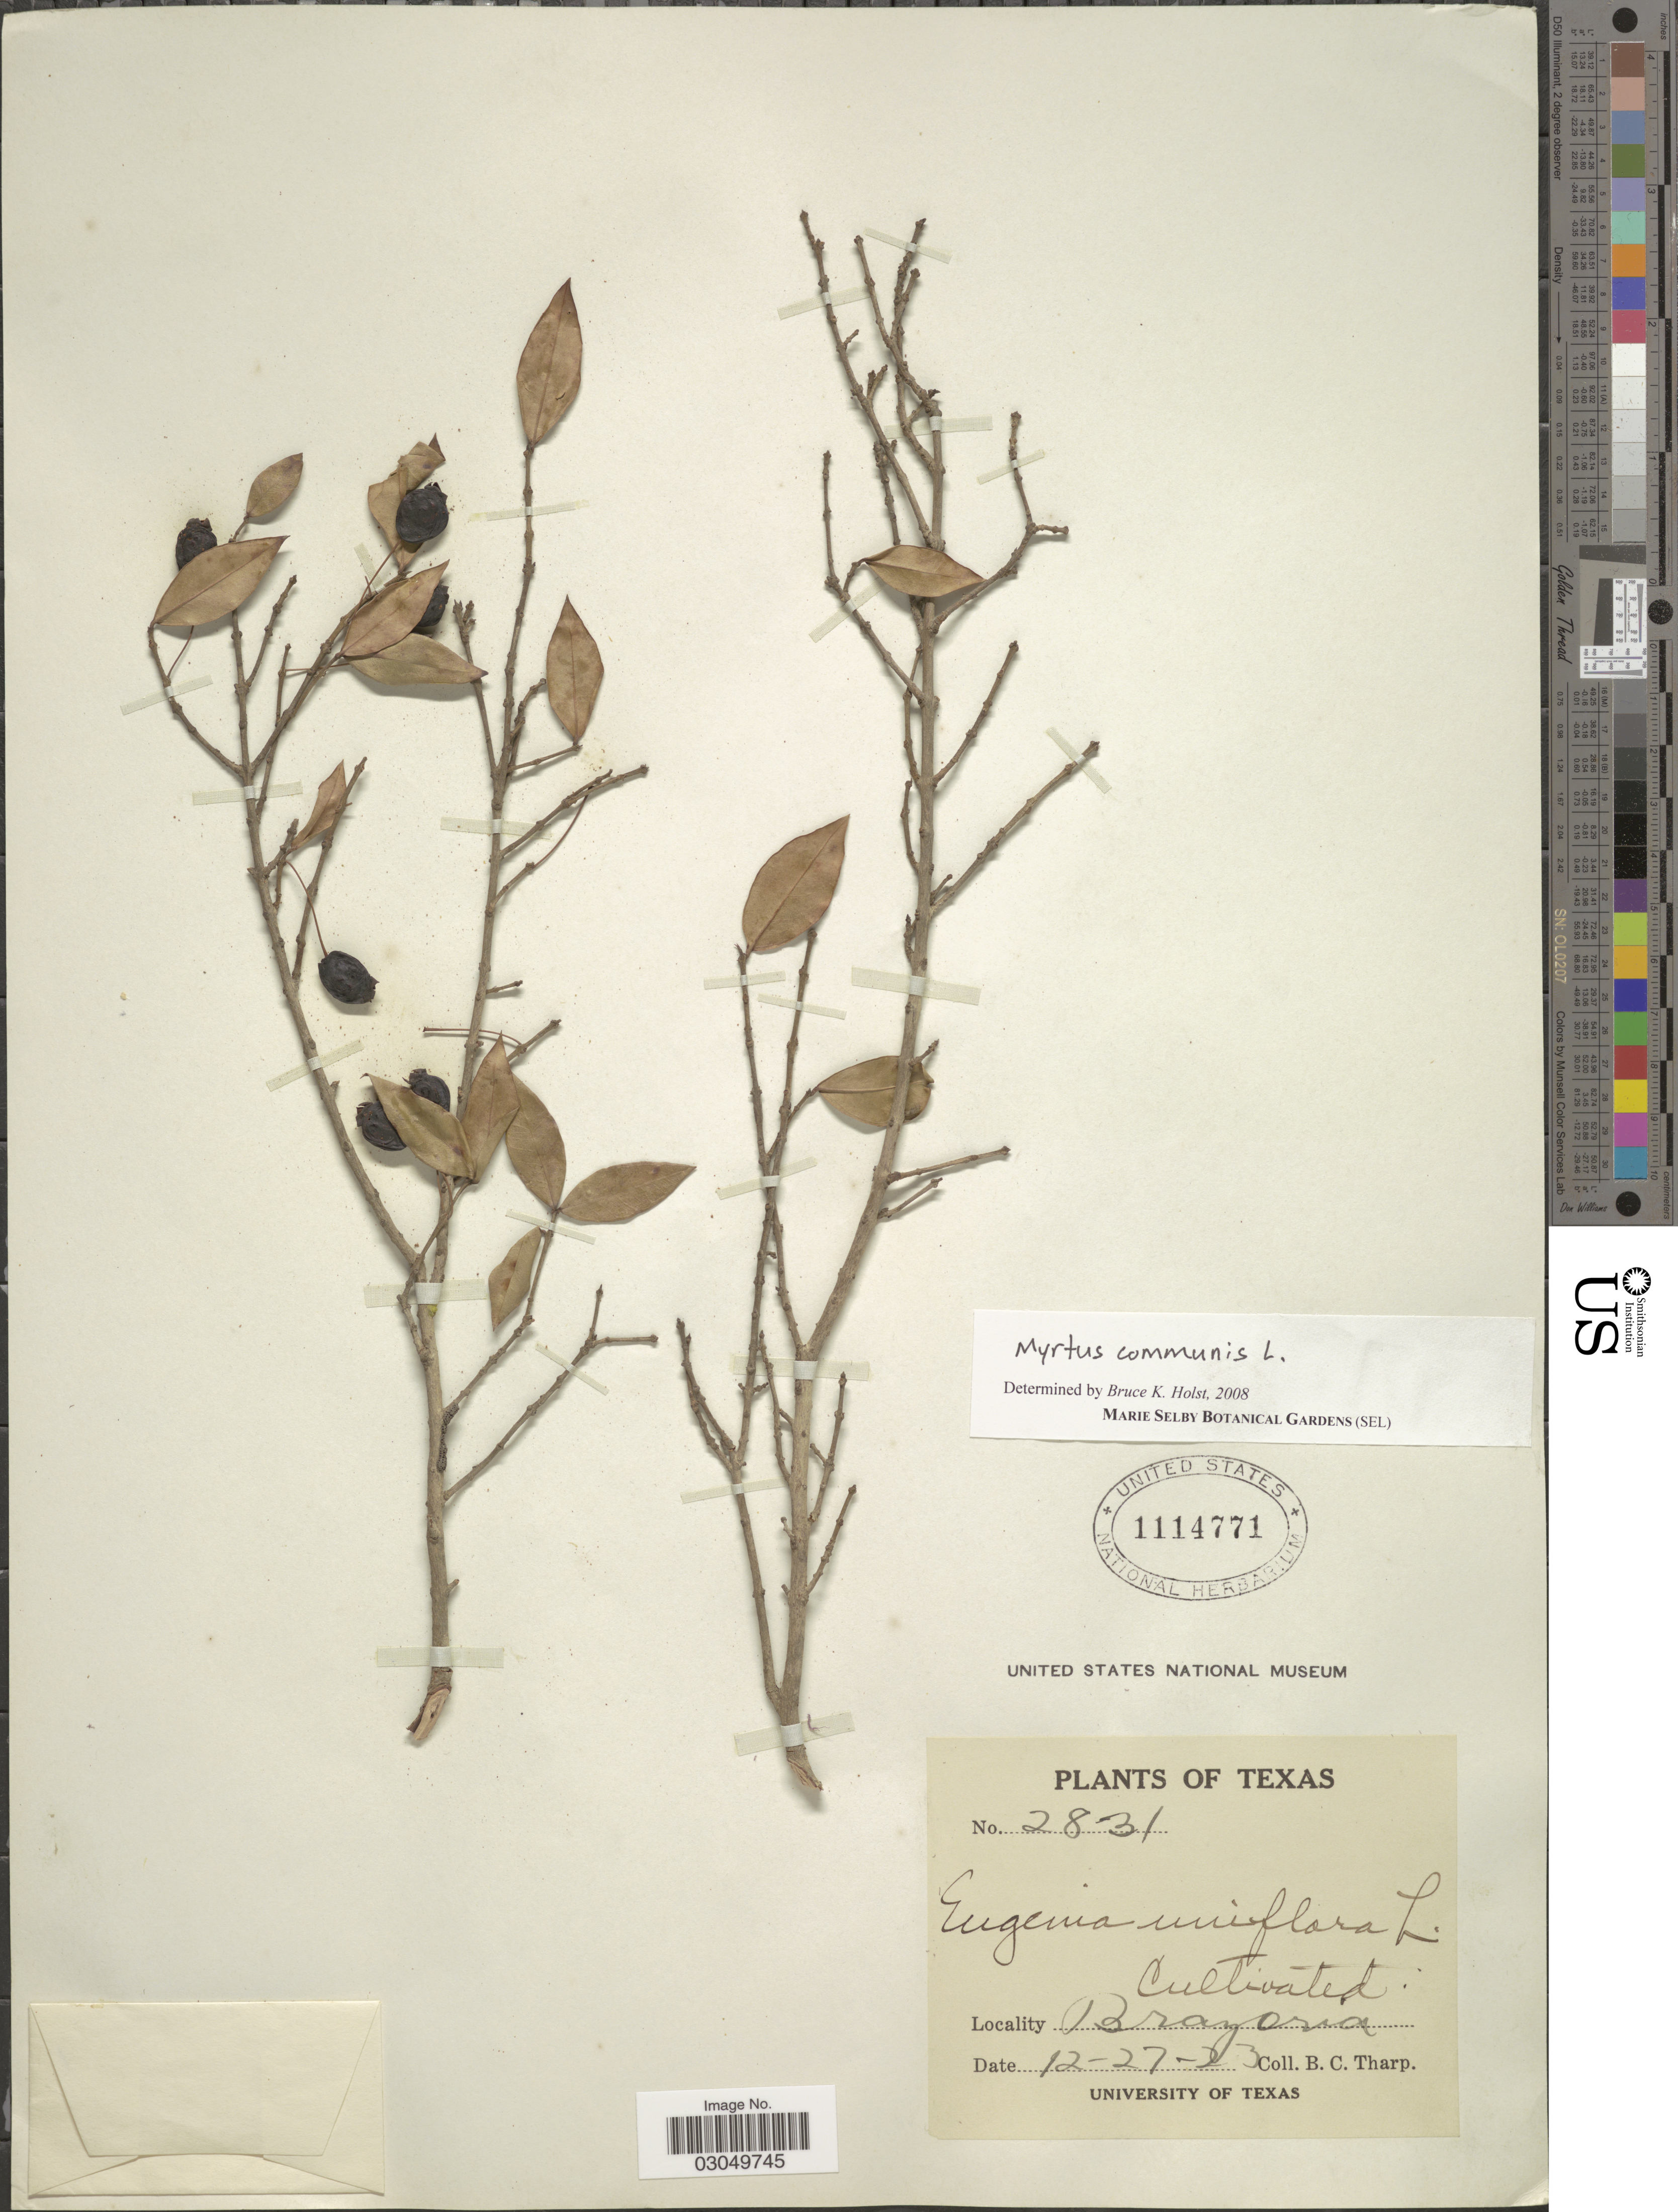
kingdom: Plantae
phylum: Tracheophyta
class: Magnoliopsida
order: Myrtales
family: Myrtaceae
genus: Myrtus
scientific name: Myrtus communis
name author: L.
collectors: B. C. Tharp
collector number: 2831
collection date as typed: Transcribed d/m/y: 27/12/23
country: United States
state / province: Texas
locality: Brazoria.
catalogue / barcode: US 1114771